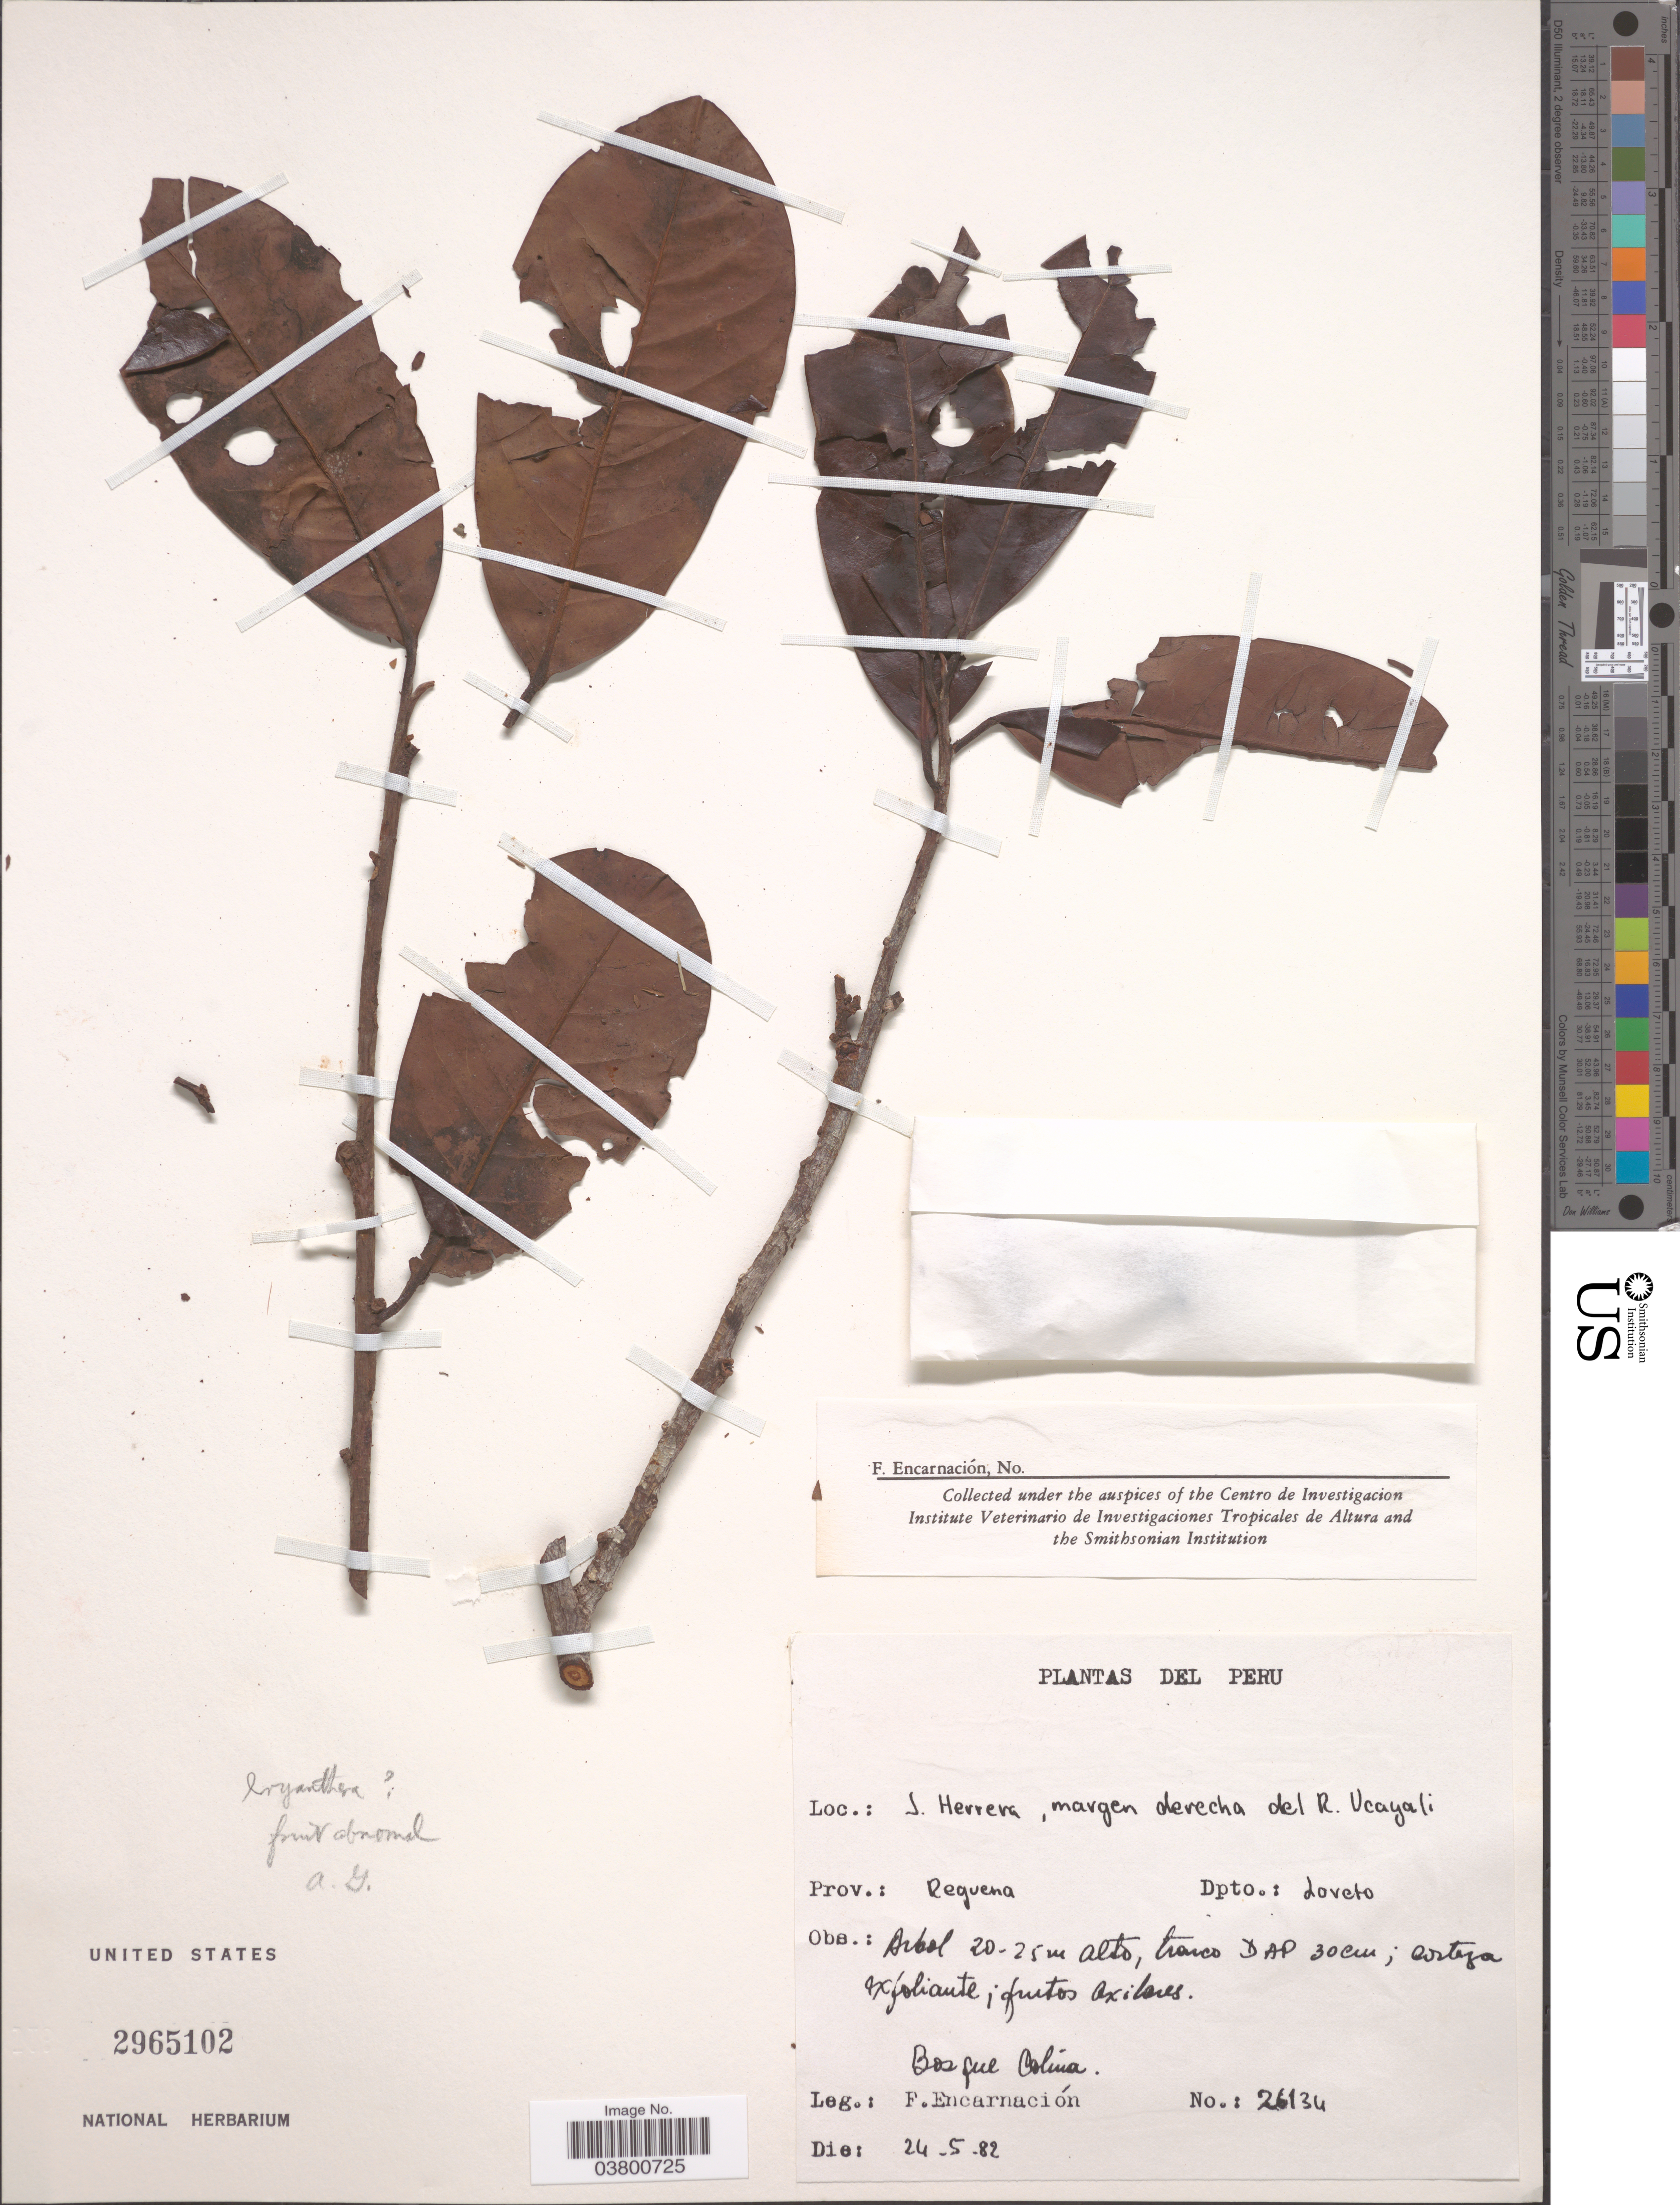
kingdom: Plantae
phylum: Tracheophyta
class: Magnoliopsida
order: Magnoliales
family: Myristicaceae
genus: Iryanthera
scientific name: Iryanthera sp.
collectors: F. Encarnación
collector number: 26134*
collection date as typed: Transcribed d/m/y: 24/5/82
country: Peru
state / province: Loreto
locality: S. Herrera, margen derecha del R. Ucayali. Prov.: Requena. Dpto.: Loreto.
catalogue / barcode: US 2965102